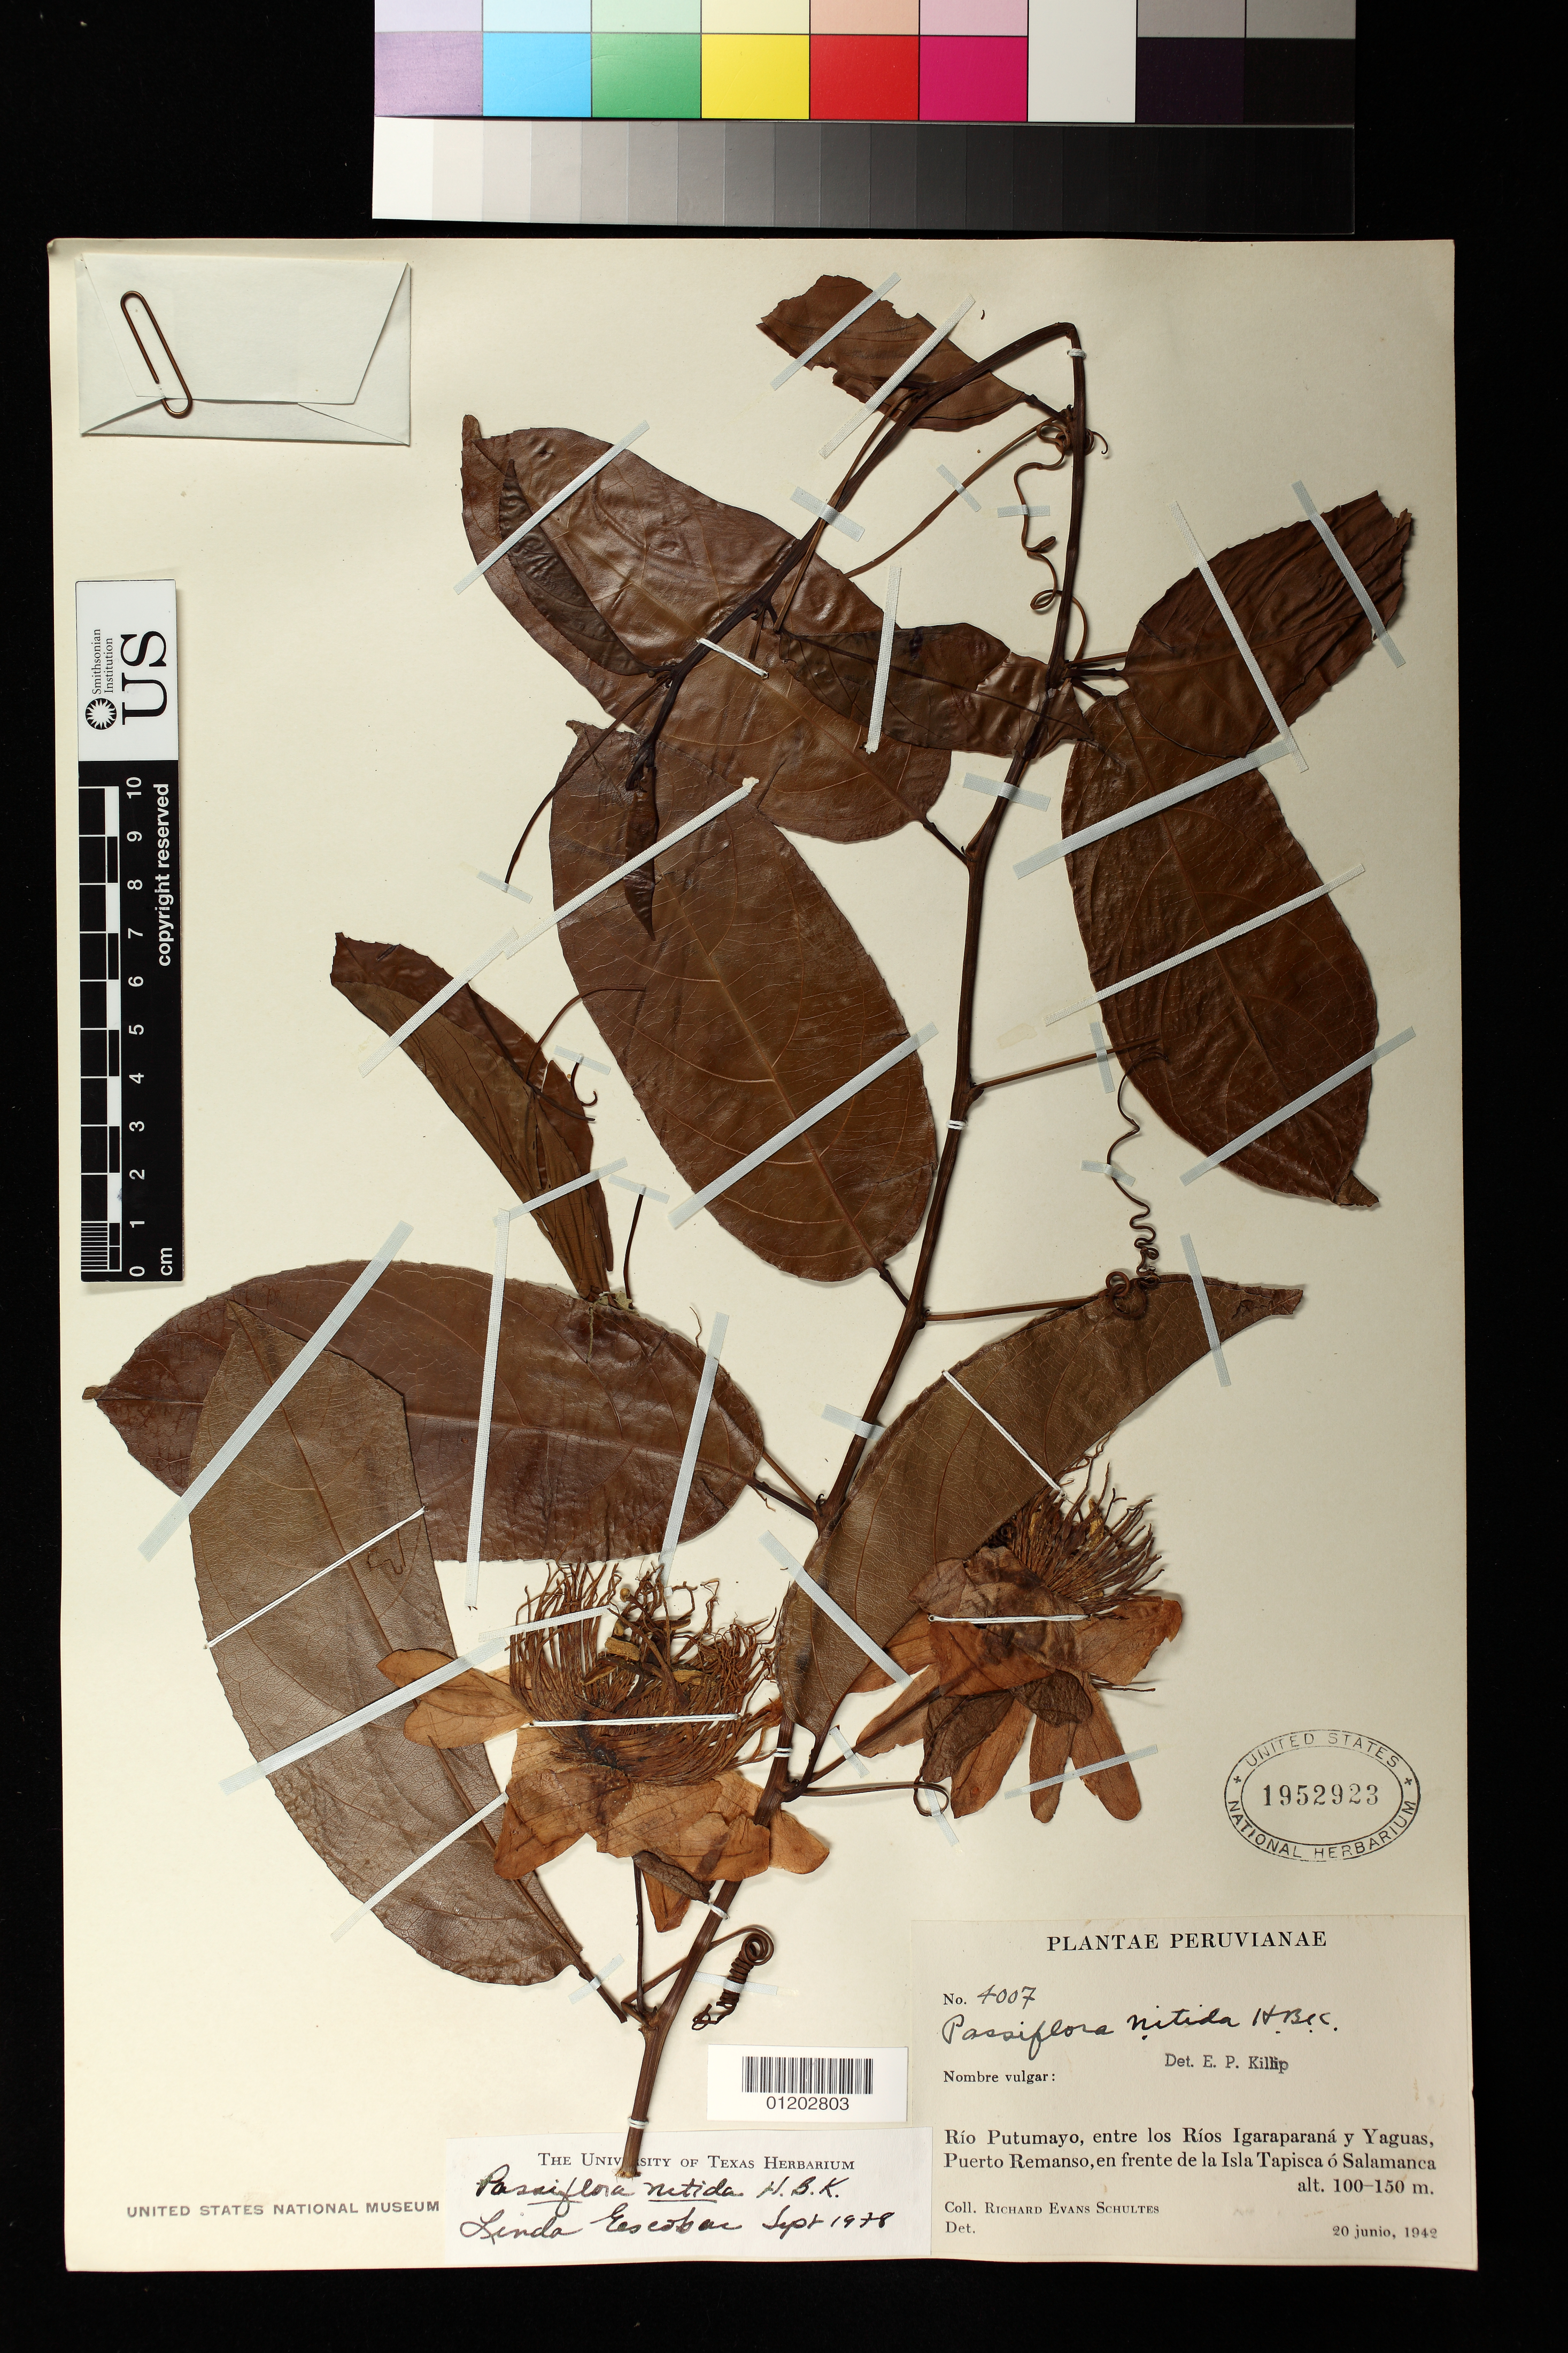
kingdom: Plantae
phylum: Tracheophyta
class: Magnoliopsida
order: Malpighiales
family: Passifloraceae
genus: Passiflora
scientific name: Passiflora nitida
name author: Kunth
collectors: R. E. Schultes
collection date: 1942-06-20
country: Peru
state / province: Loreto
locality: between the Igaraparana and Yaguas Rivers, in front of the Isla Tapisca o Salamanca, Puerto Remanso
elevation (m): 100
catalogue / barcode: US 1952923